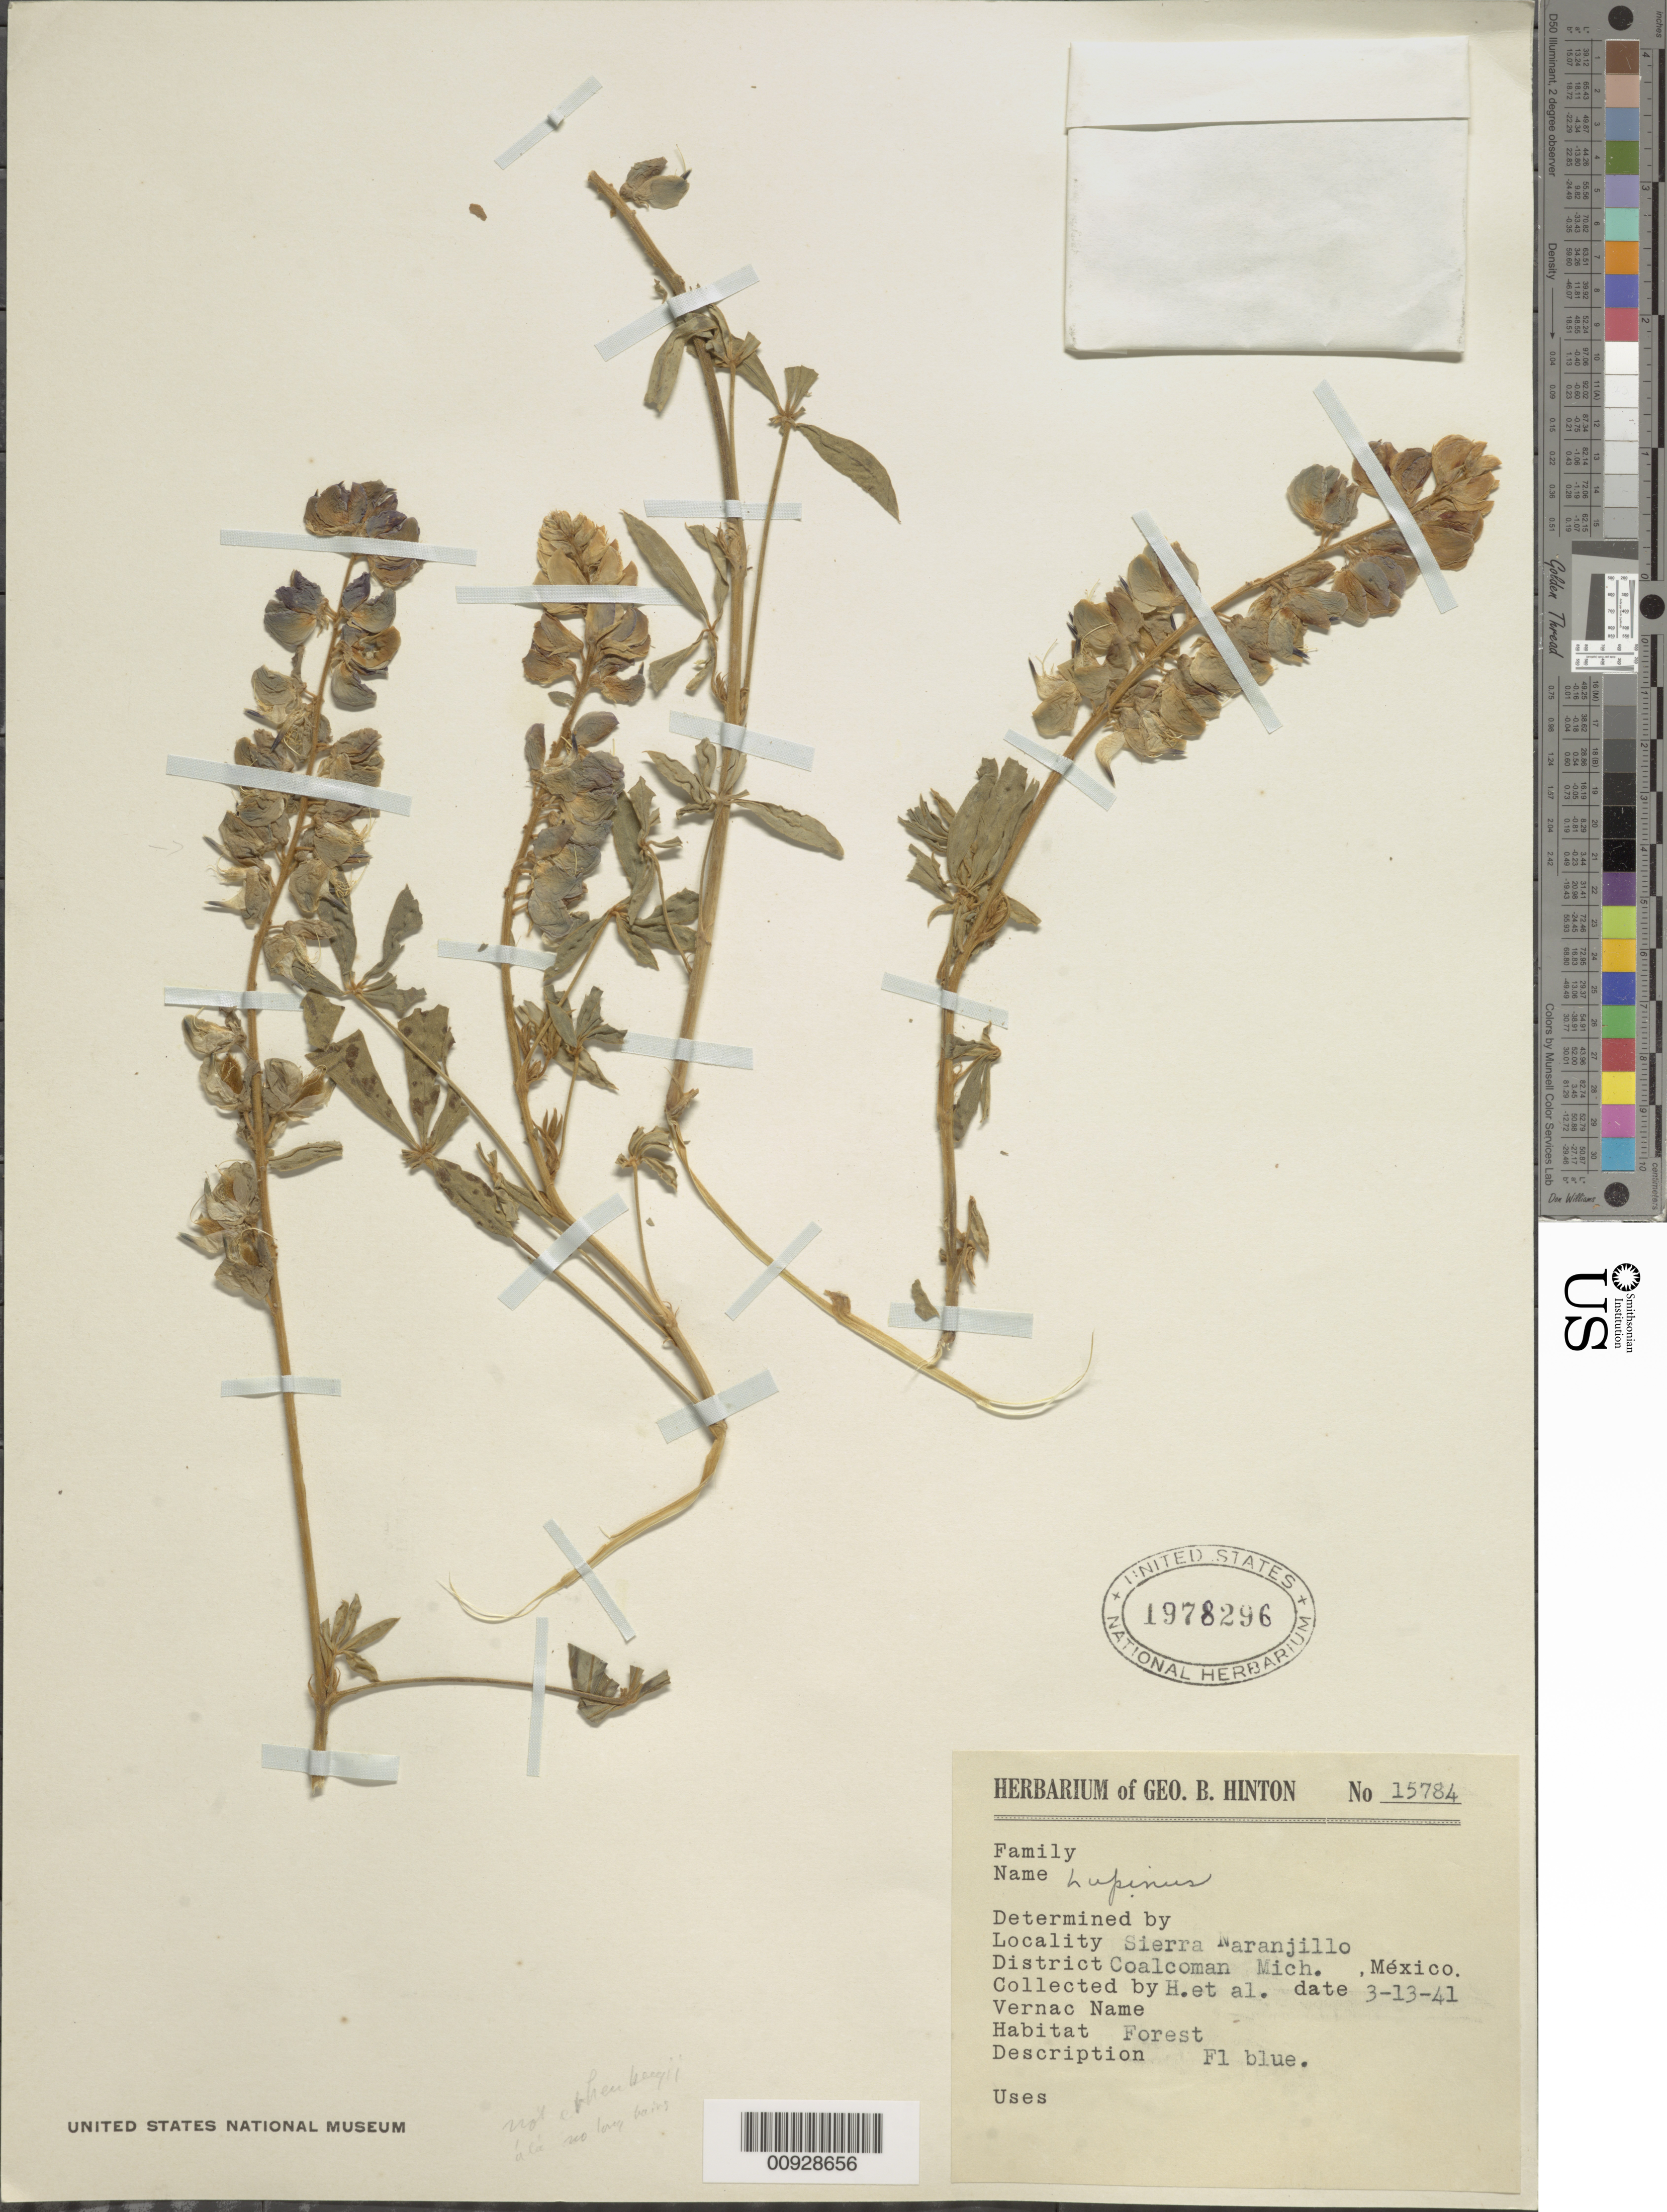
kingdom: Plantae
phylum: Tracheophyta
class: Magnoliopsida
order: Fabales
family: Fabaceae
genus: Lupinus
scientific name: Lupinus sp.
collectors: G. B. Hinton & et al.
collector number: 15784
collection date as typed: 13 Mar 1941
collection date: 1941-03-13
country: Mexico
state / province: Michoacán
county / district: Coalcomán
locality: Sierra Naranjillo.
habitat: Forest.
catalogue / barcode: US 1978296